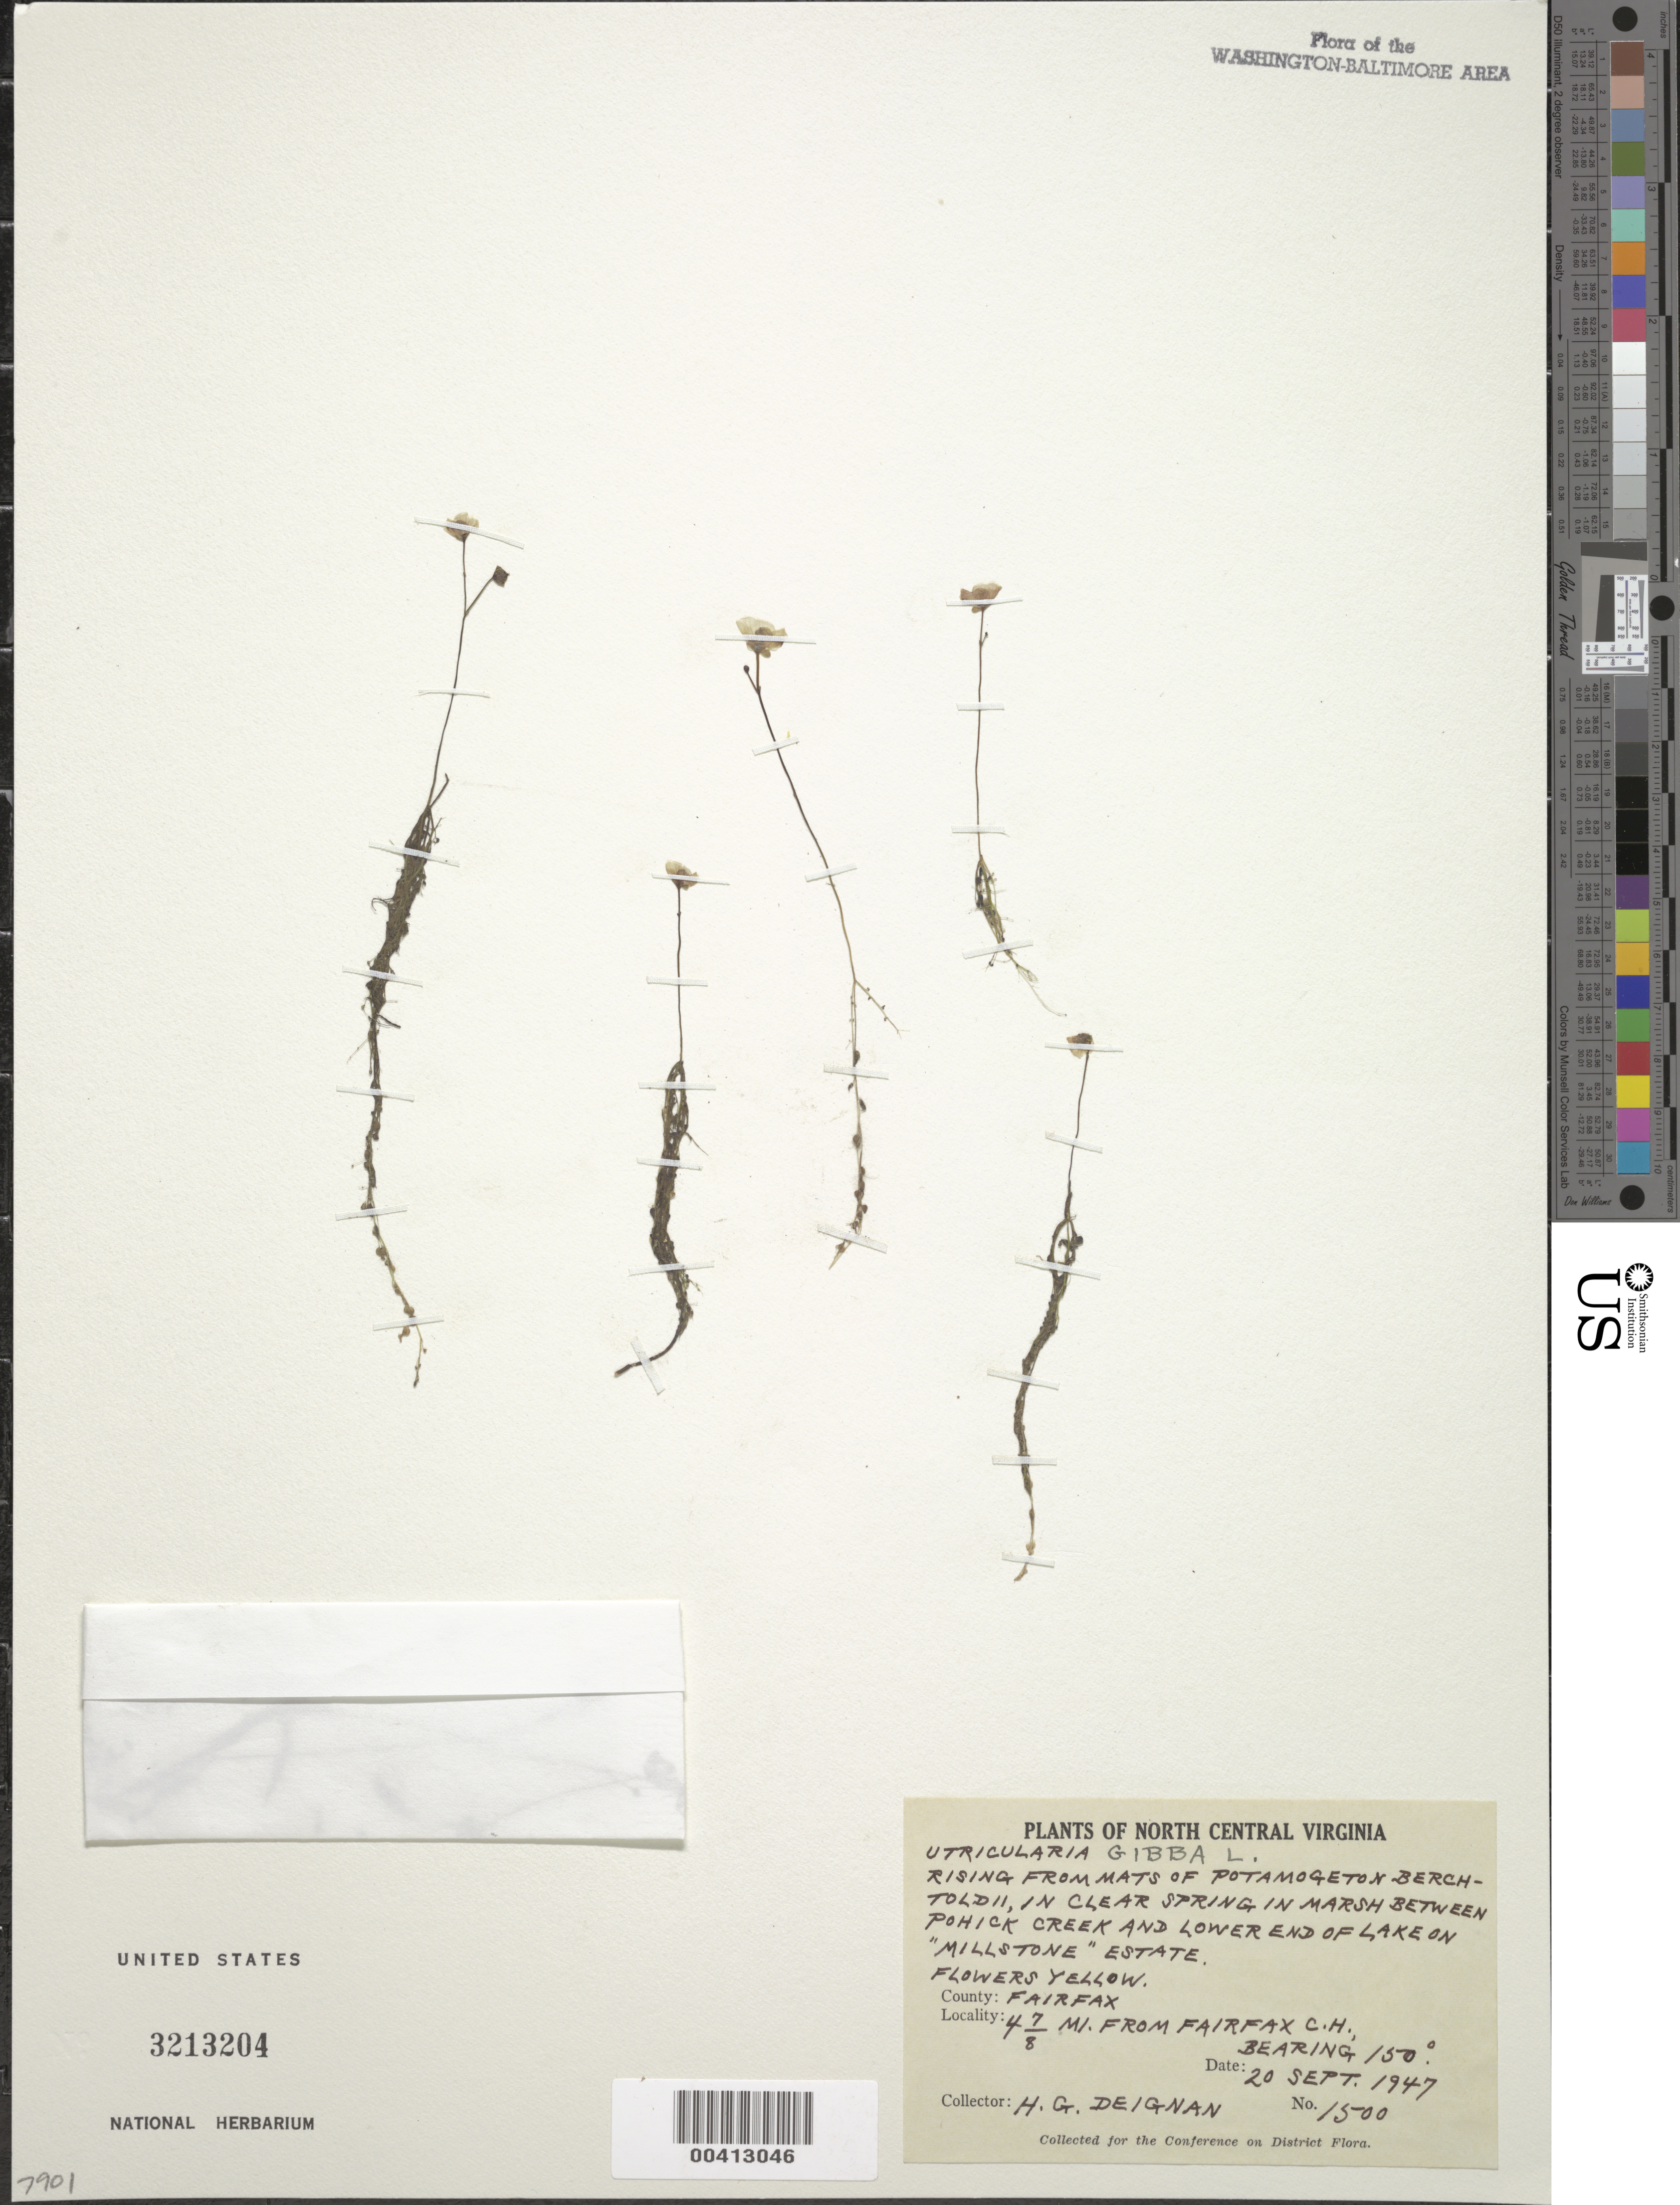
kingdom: Plantae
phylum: Tracheophyta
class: Magnoliopsida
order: Lamiales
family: Lentibulariaceae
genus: Utricularia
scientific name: Utricularia gibba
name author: L.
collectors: H. Deignan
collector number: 1500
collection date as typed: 20 Sep 1947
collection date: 1947-09-20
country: United States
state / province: Virginia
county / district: Fairfax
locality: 4 7/8 mi from Fairfax County Courthouse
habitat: In clear spring in marsh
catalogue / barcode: US 3213204